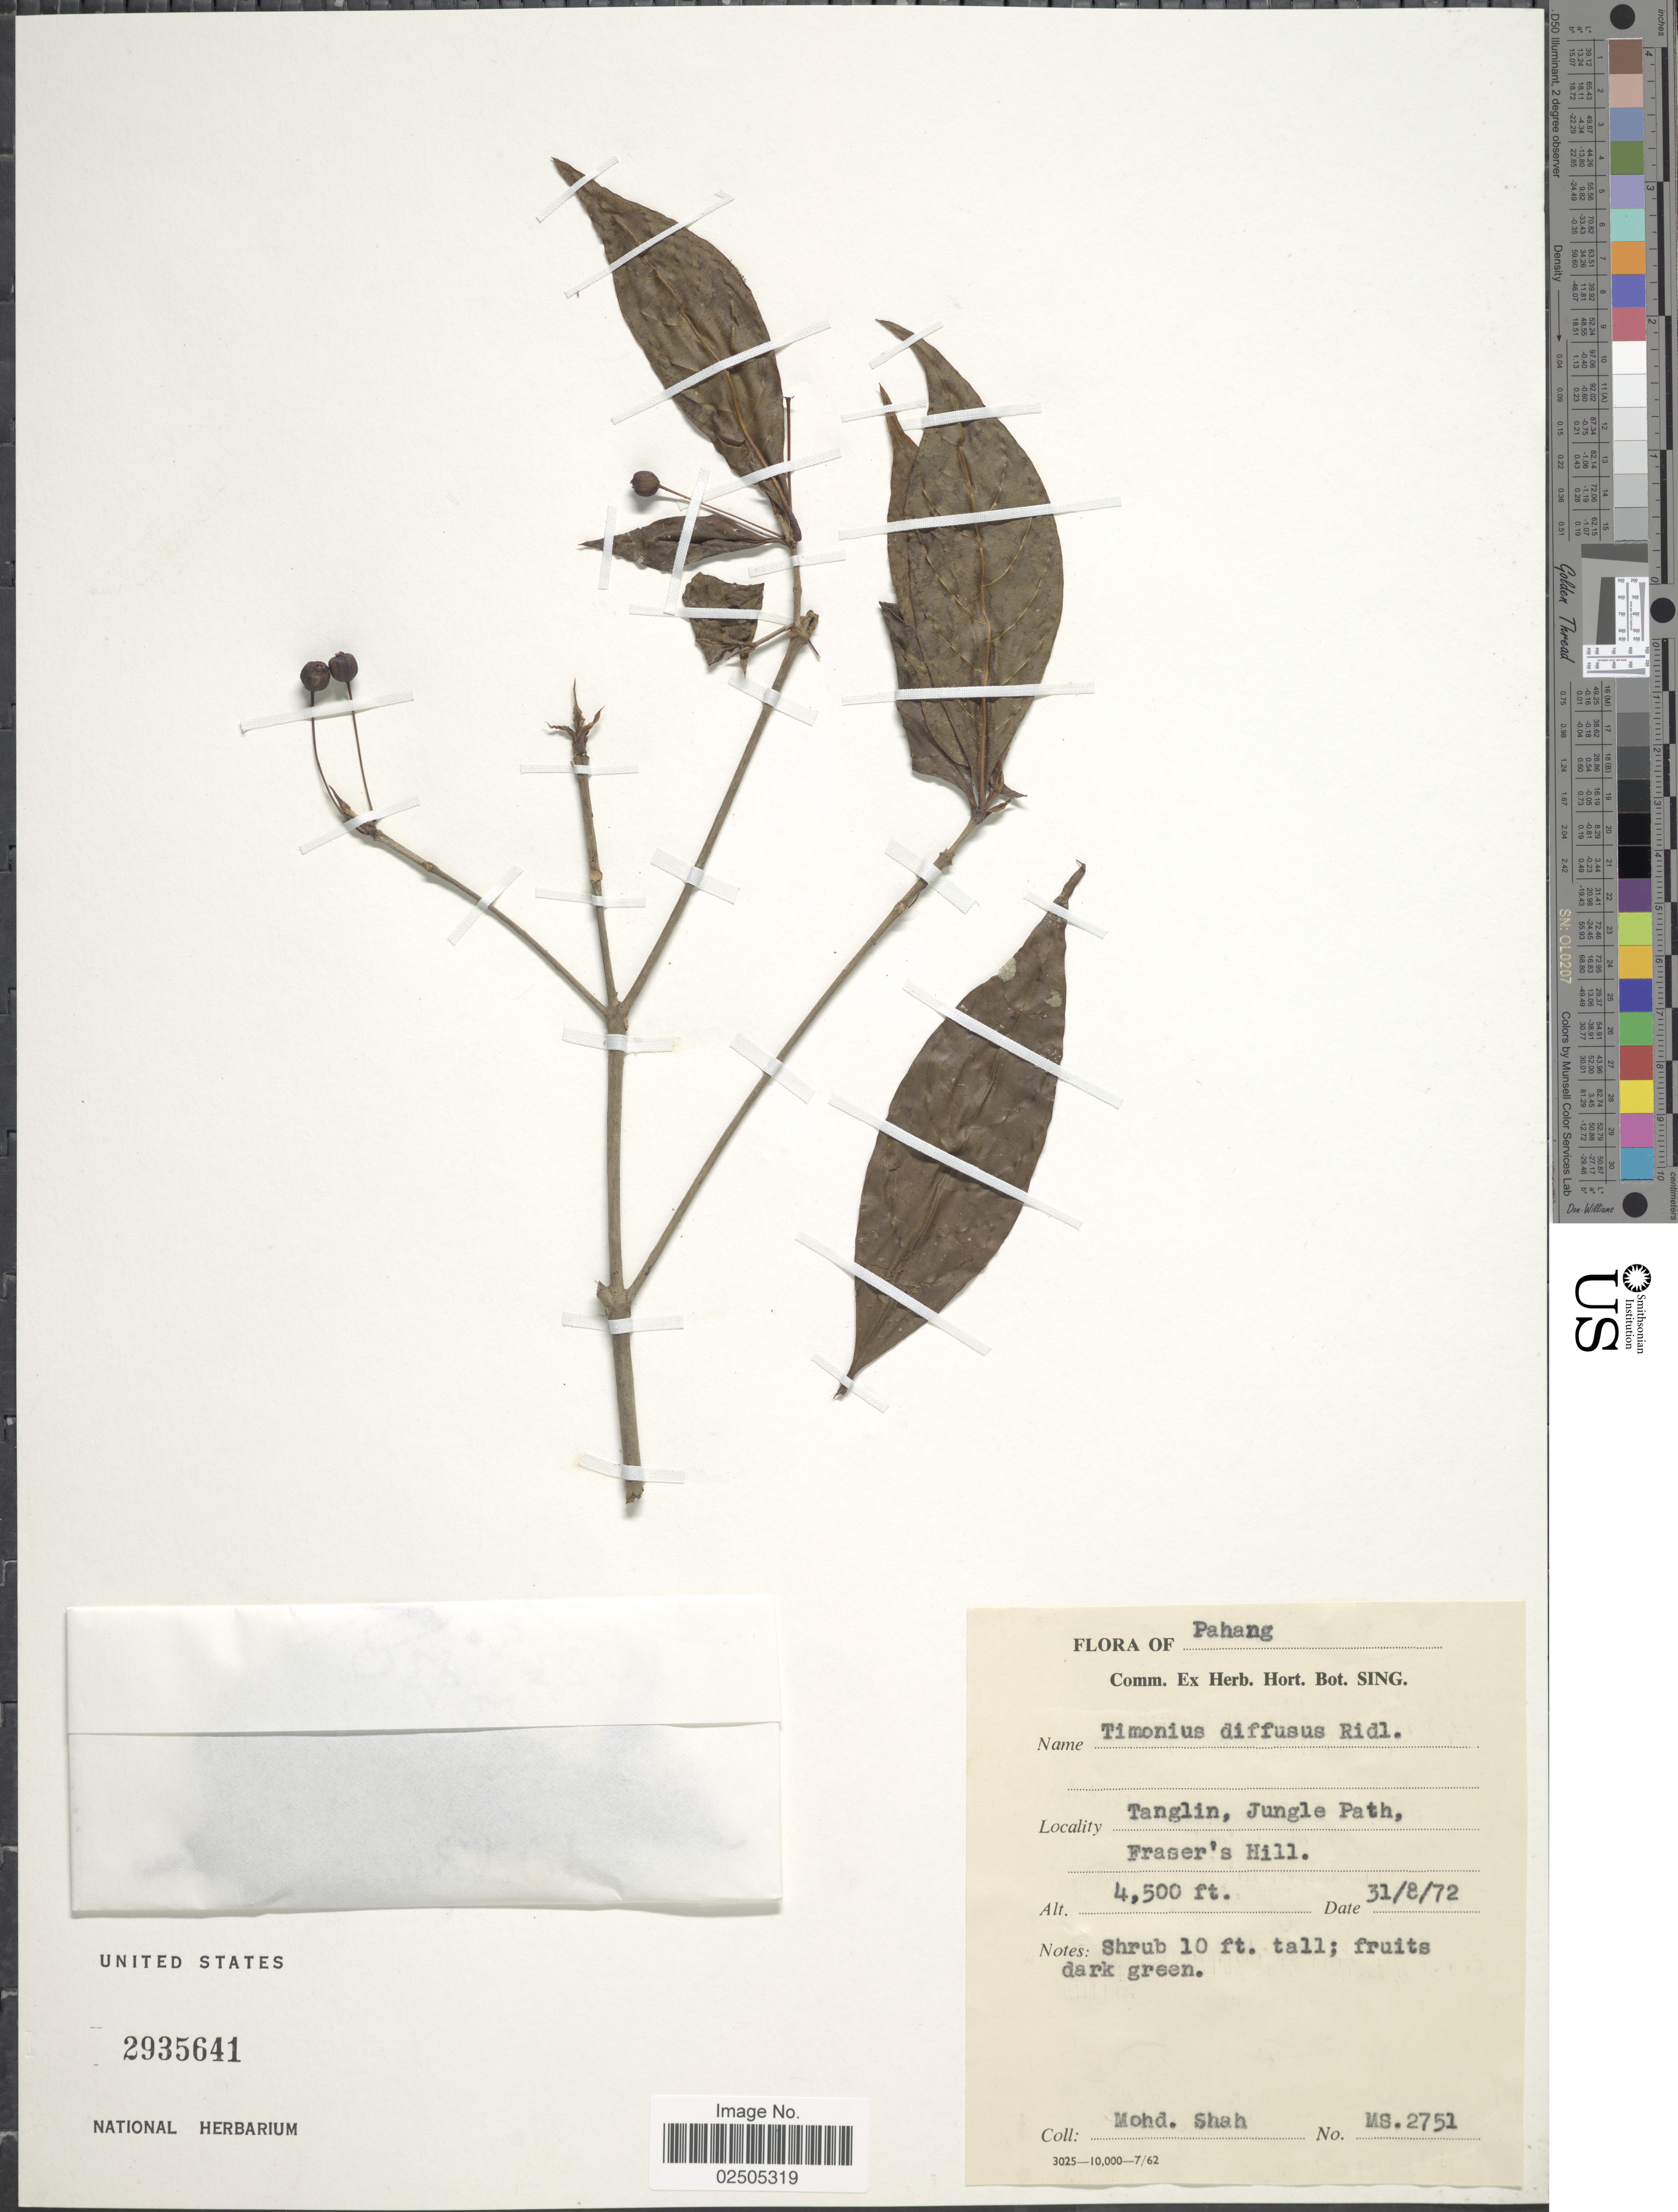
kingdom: Plantae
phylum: Tracheophyta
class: Magnoliopsida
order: Gentianales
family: Rubiaceae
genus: Timonius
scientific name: Timonius diffusus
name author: Ridl.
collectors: M. Shah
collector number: MS 2751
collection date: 1972-08-31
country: Malaysia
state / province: Pahang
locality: Tanglin, Jungle Path, Fraser's Hill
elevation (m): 1372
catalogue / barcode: US 2935641